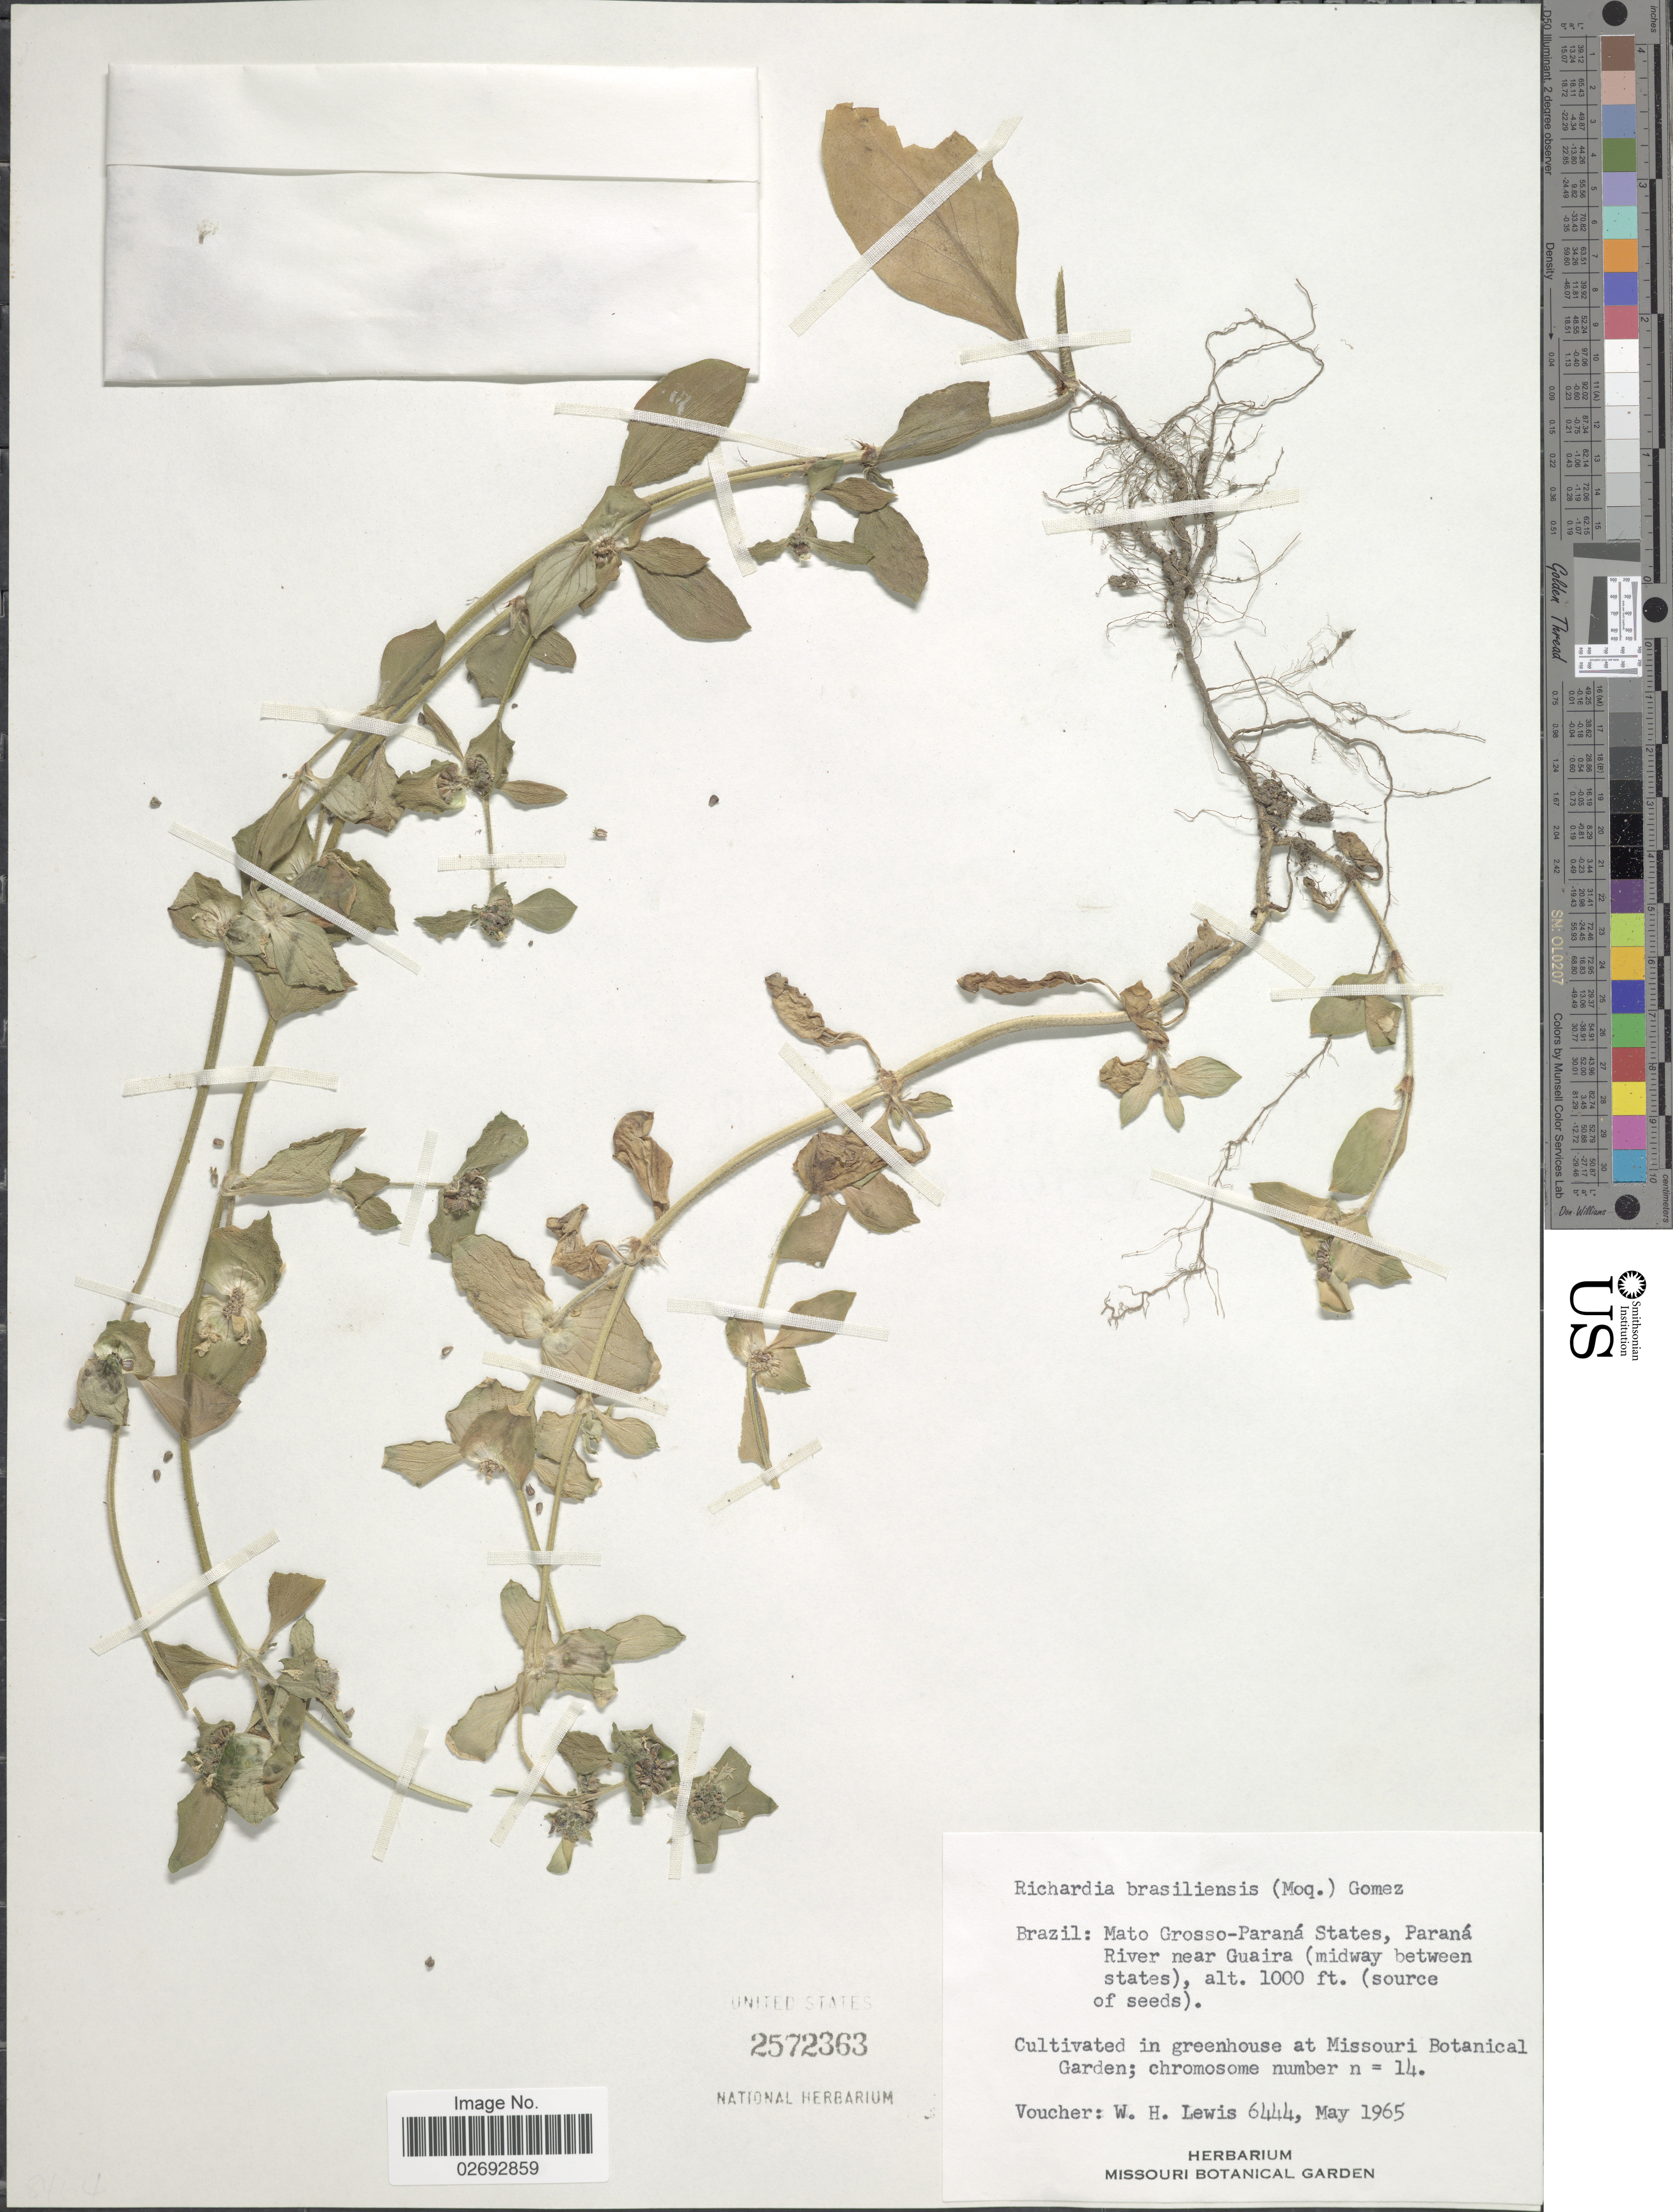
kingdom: Plantae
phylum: Tracheophyta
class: Magnoliopsida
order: Gentianales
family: Rubiaceae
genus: Richardia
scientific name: Richardia brasiliensis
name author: Gomes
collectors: W. H. Lewis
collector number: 6444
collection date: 1965-05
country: United States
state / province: Missouri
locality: Greenhouse at Missouri Botanical Garden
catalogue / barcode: US 2572363